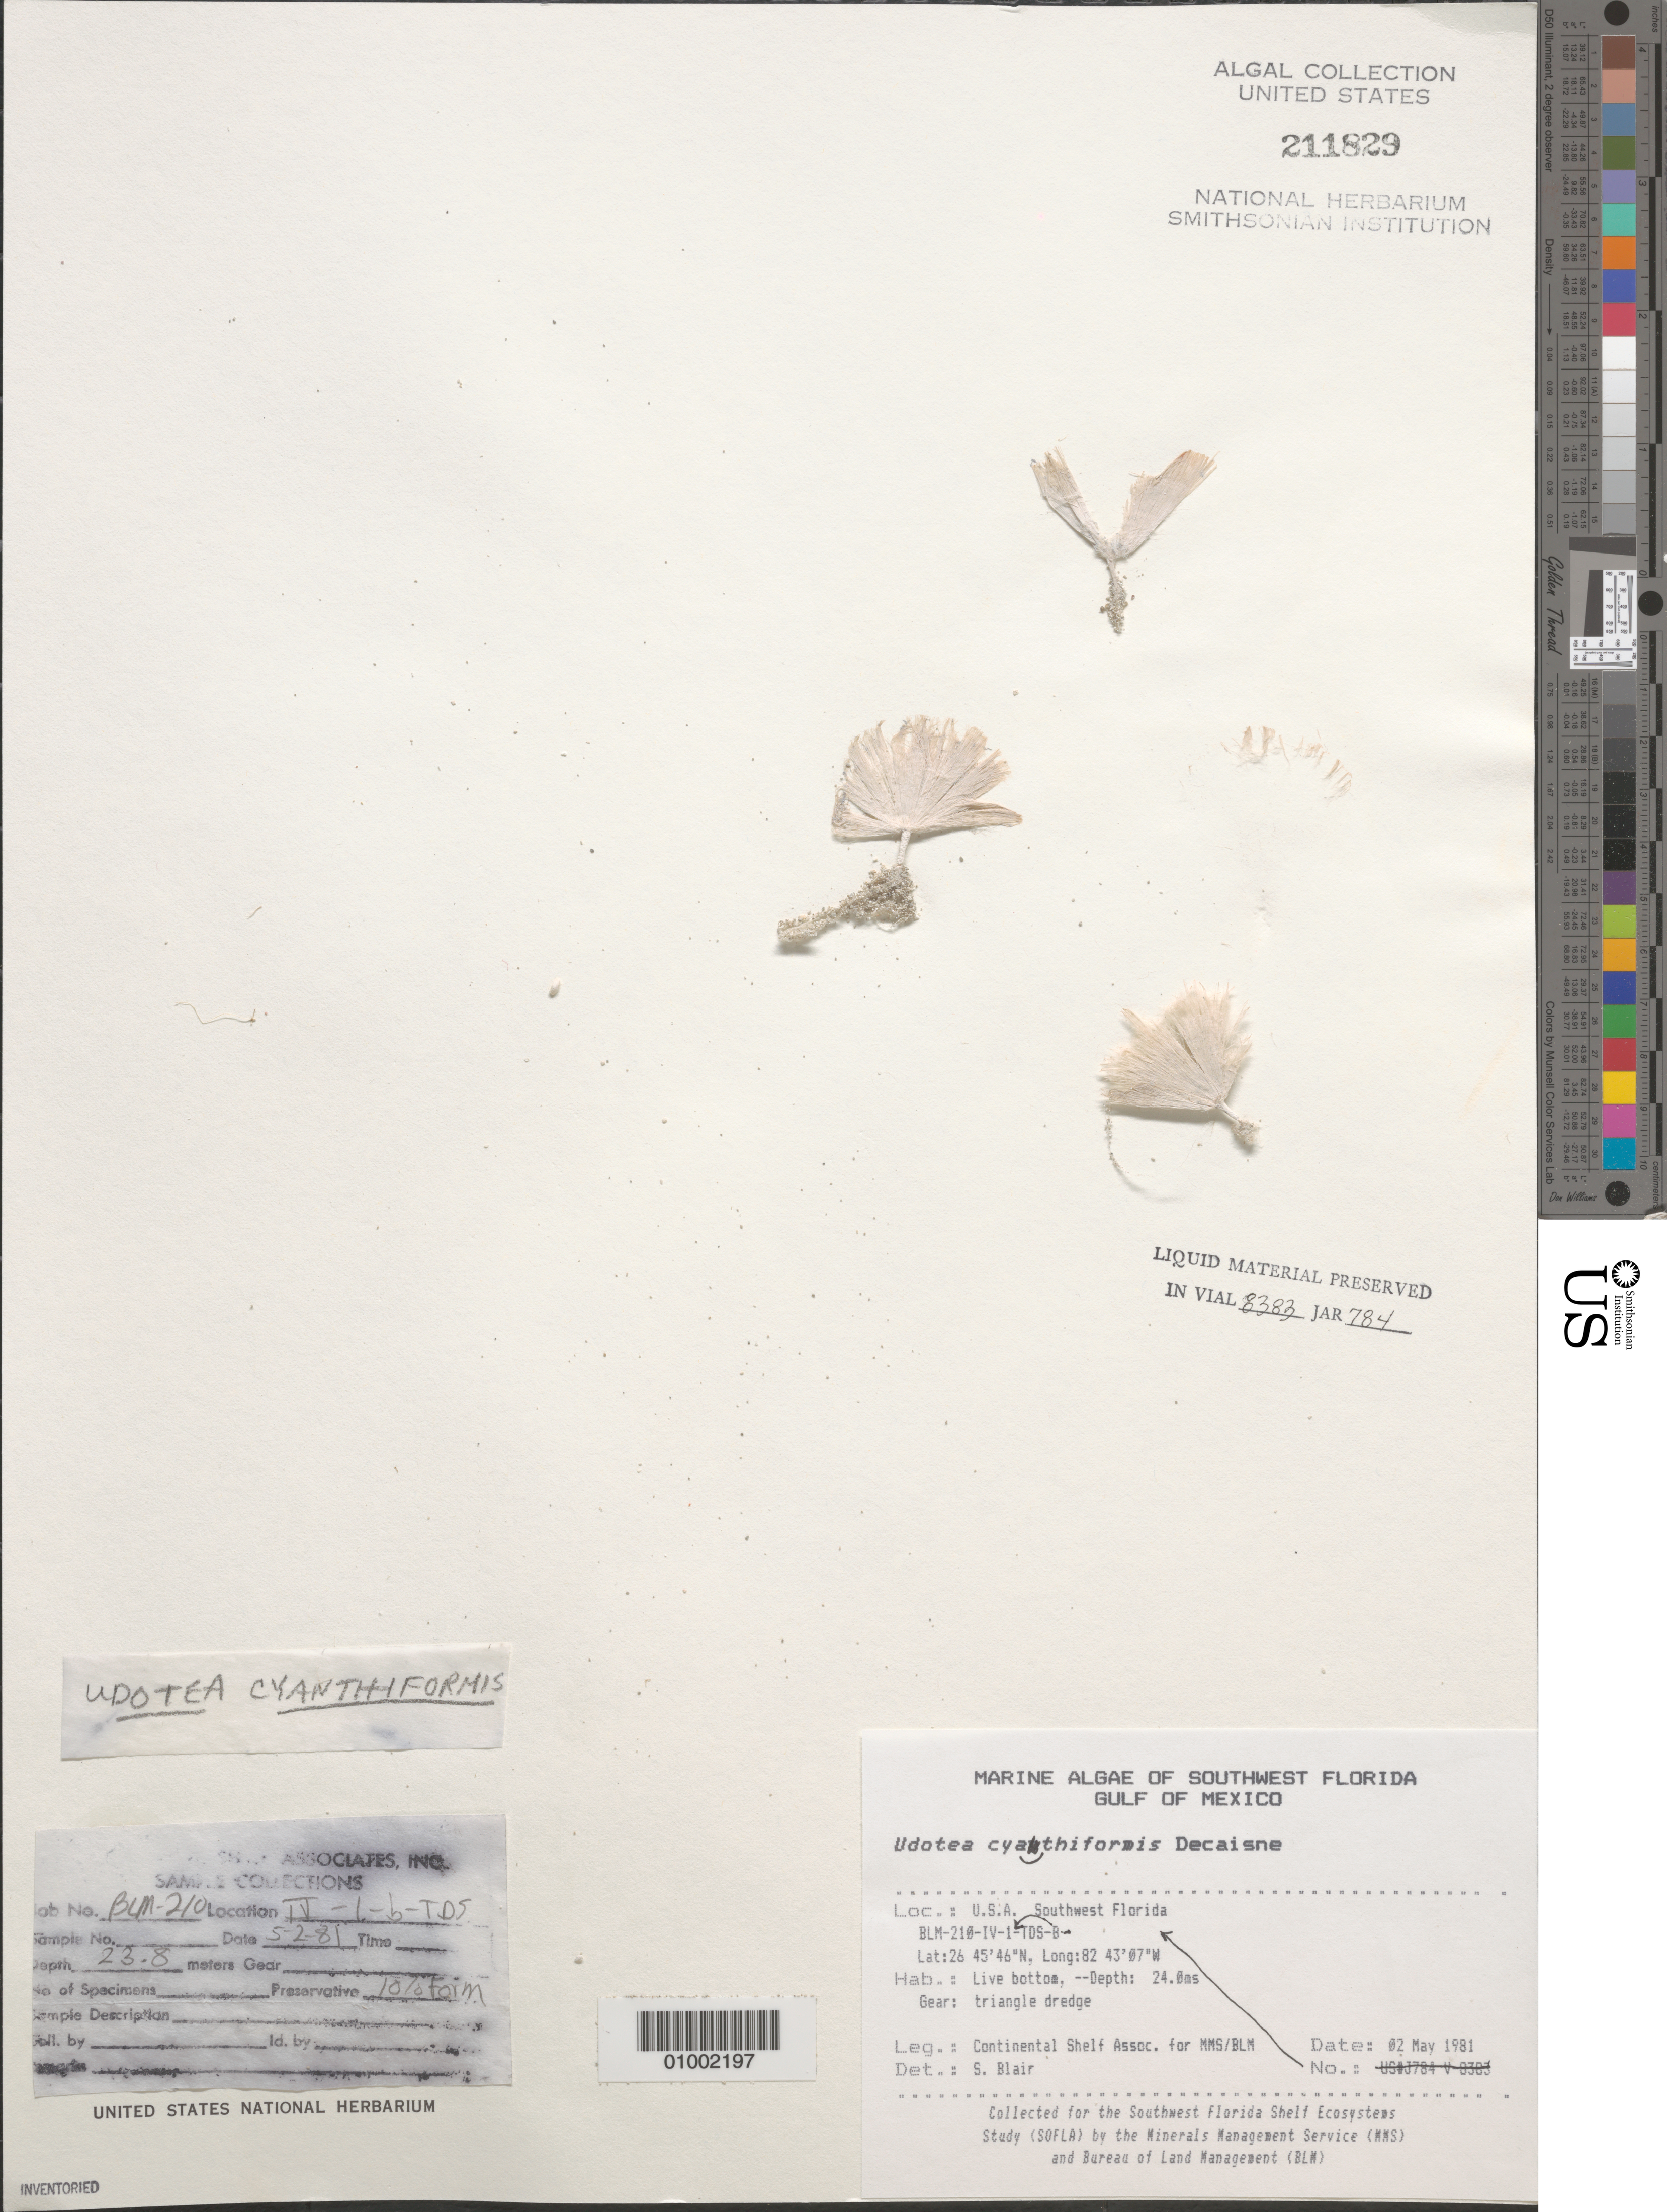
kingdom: Plantae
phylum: Chlorophyta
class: Ulvophyceae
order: Bryopsidales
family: Udoteaceae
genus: Udotea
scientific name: Udotea cyathiformis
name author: Decne.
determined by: Blair, S. M.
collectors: Continental Shelf Associates for the MMS/BLM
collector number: BLM-210-IV-1-B-TDS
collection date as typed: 02 May 1981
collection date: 1981-05-02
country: United States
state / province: Florida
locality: Gulf of Mexico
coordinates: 26 45'46"N, 82 43'07"W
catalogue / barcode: US 211829